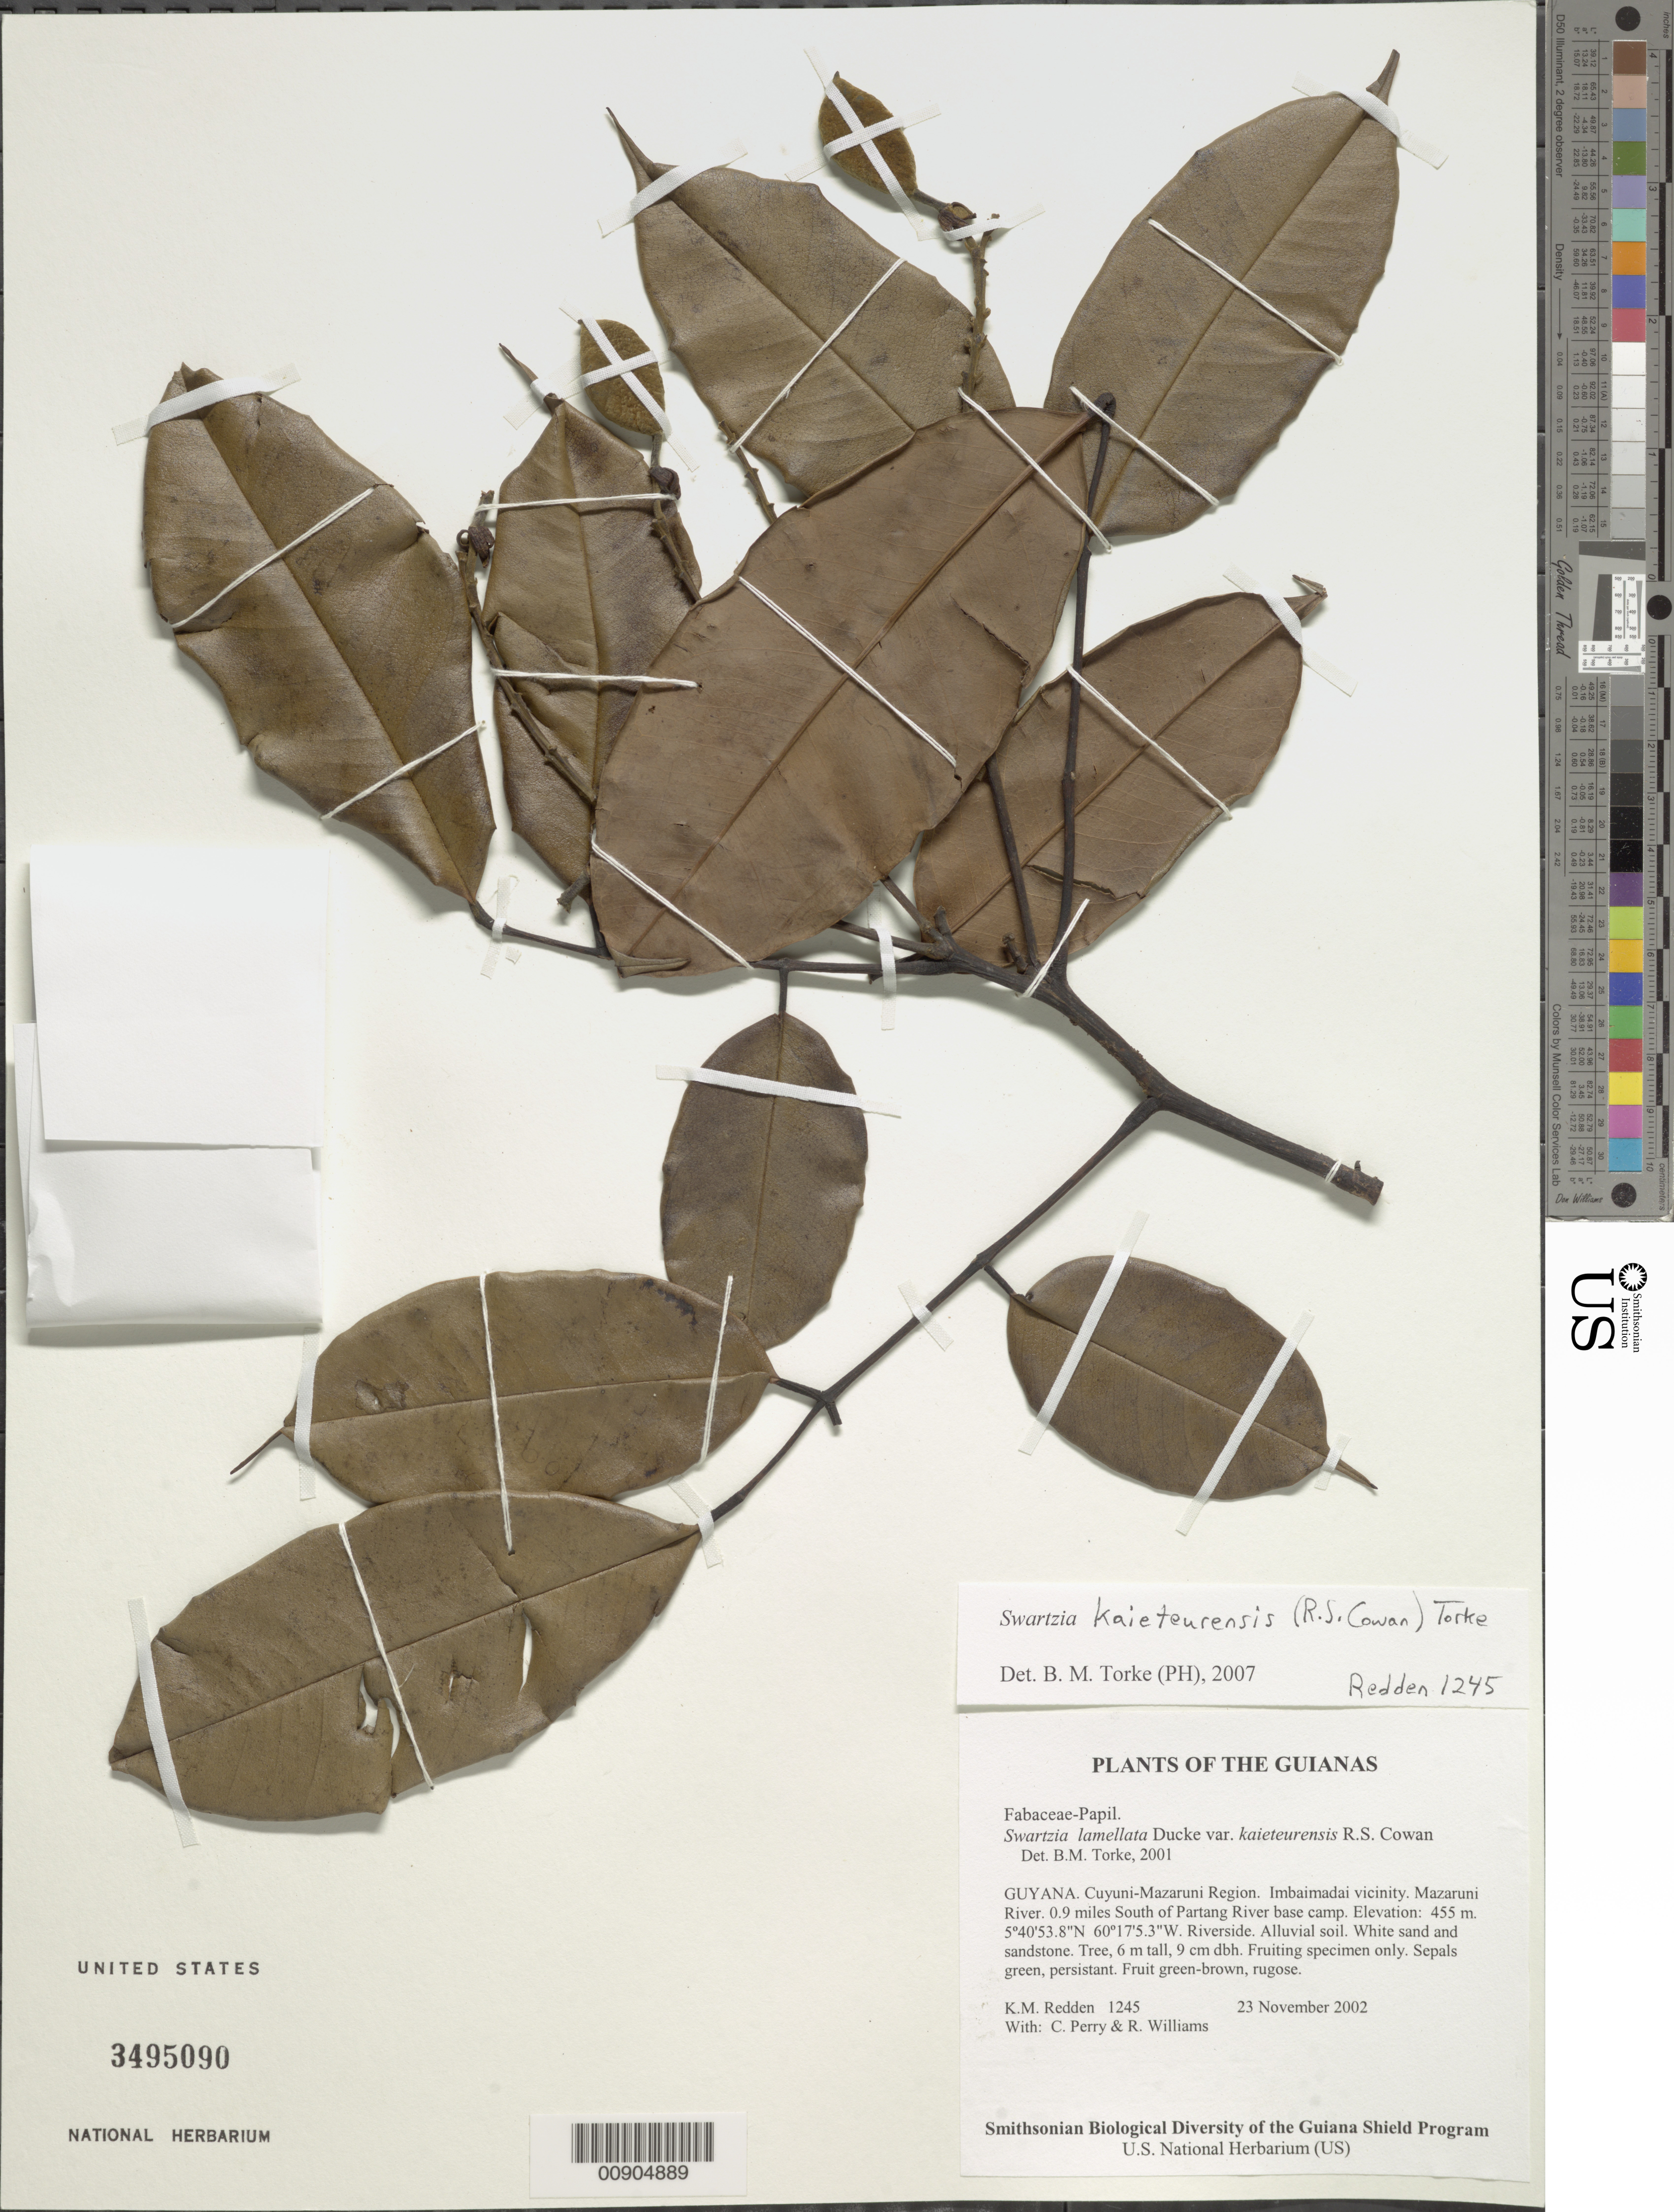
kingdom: Plantae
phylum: Tracheophyta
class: Magnoliopsida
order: Fabales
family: Fabaceae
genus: Swartzia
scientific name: Swartzia kaieteurensis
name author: (R.S. Cowan) Torke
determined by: Torke, B. M., (MO)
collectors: K. M. Redden, C. Perry & R. Williams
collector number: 1245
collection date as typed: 23 November 2002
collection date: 2002-11-23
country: Guyana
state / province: Cuyuni-Mazaruni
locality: Imbaimadai vicinity. Mazaruni River. 0.9 miles South of Partang River base camp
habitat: Riverside. Alluvial soil. White sand and sandstone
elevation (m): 455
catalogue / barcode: US 3495090